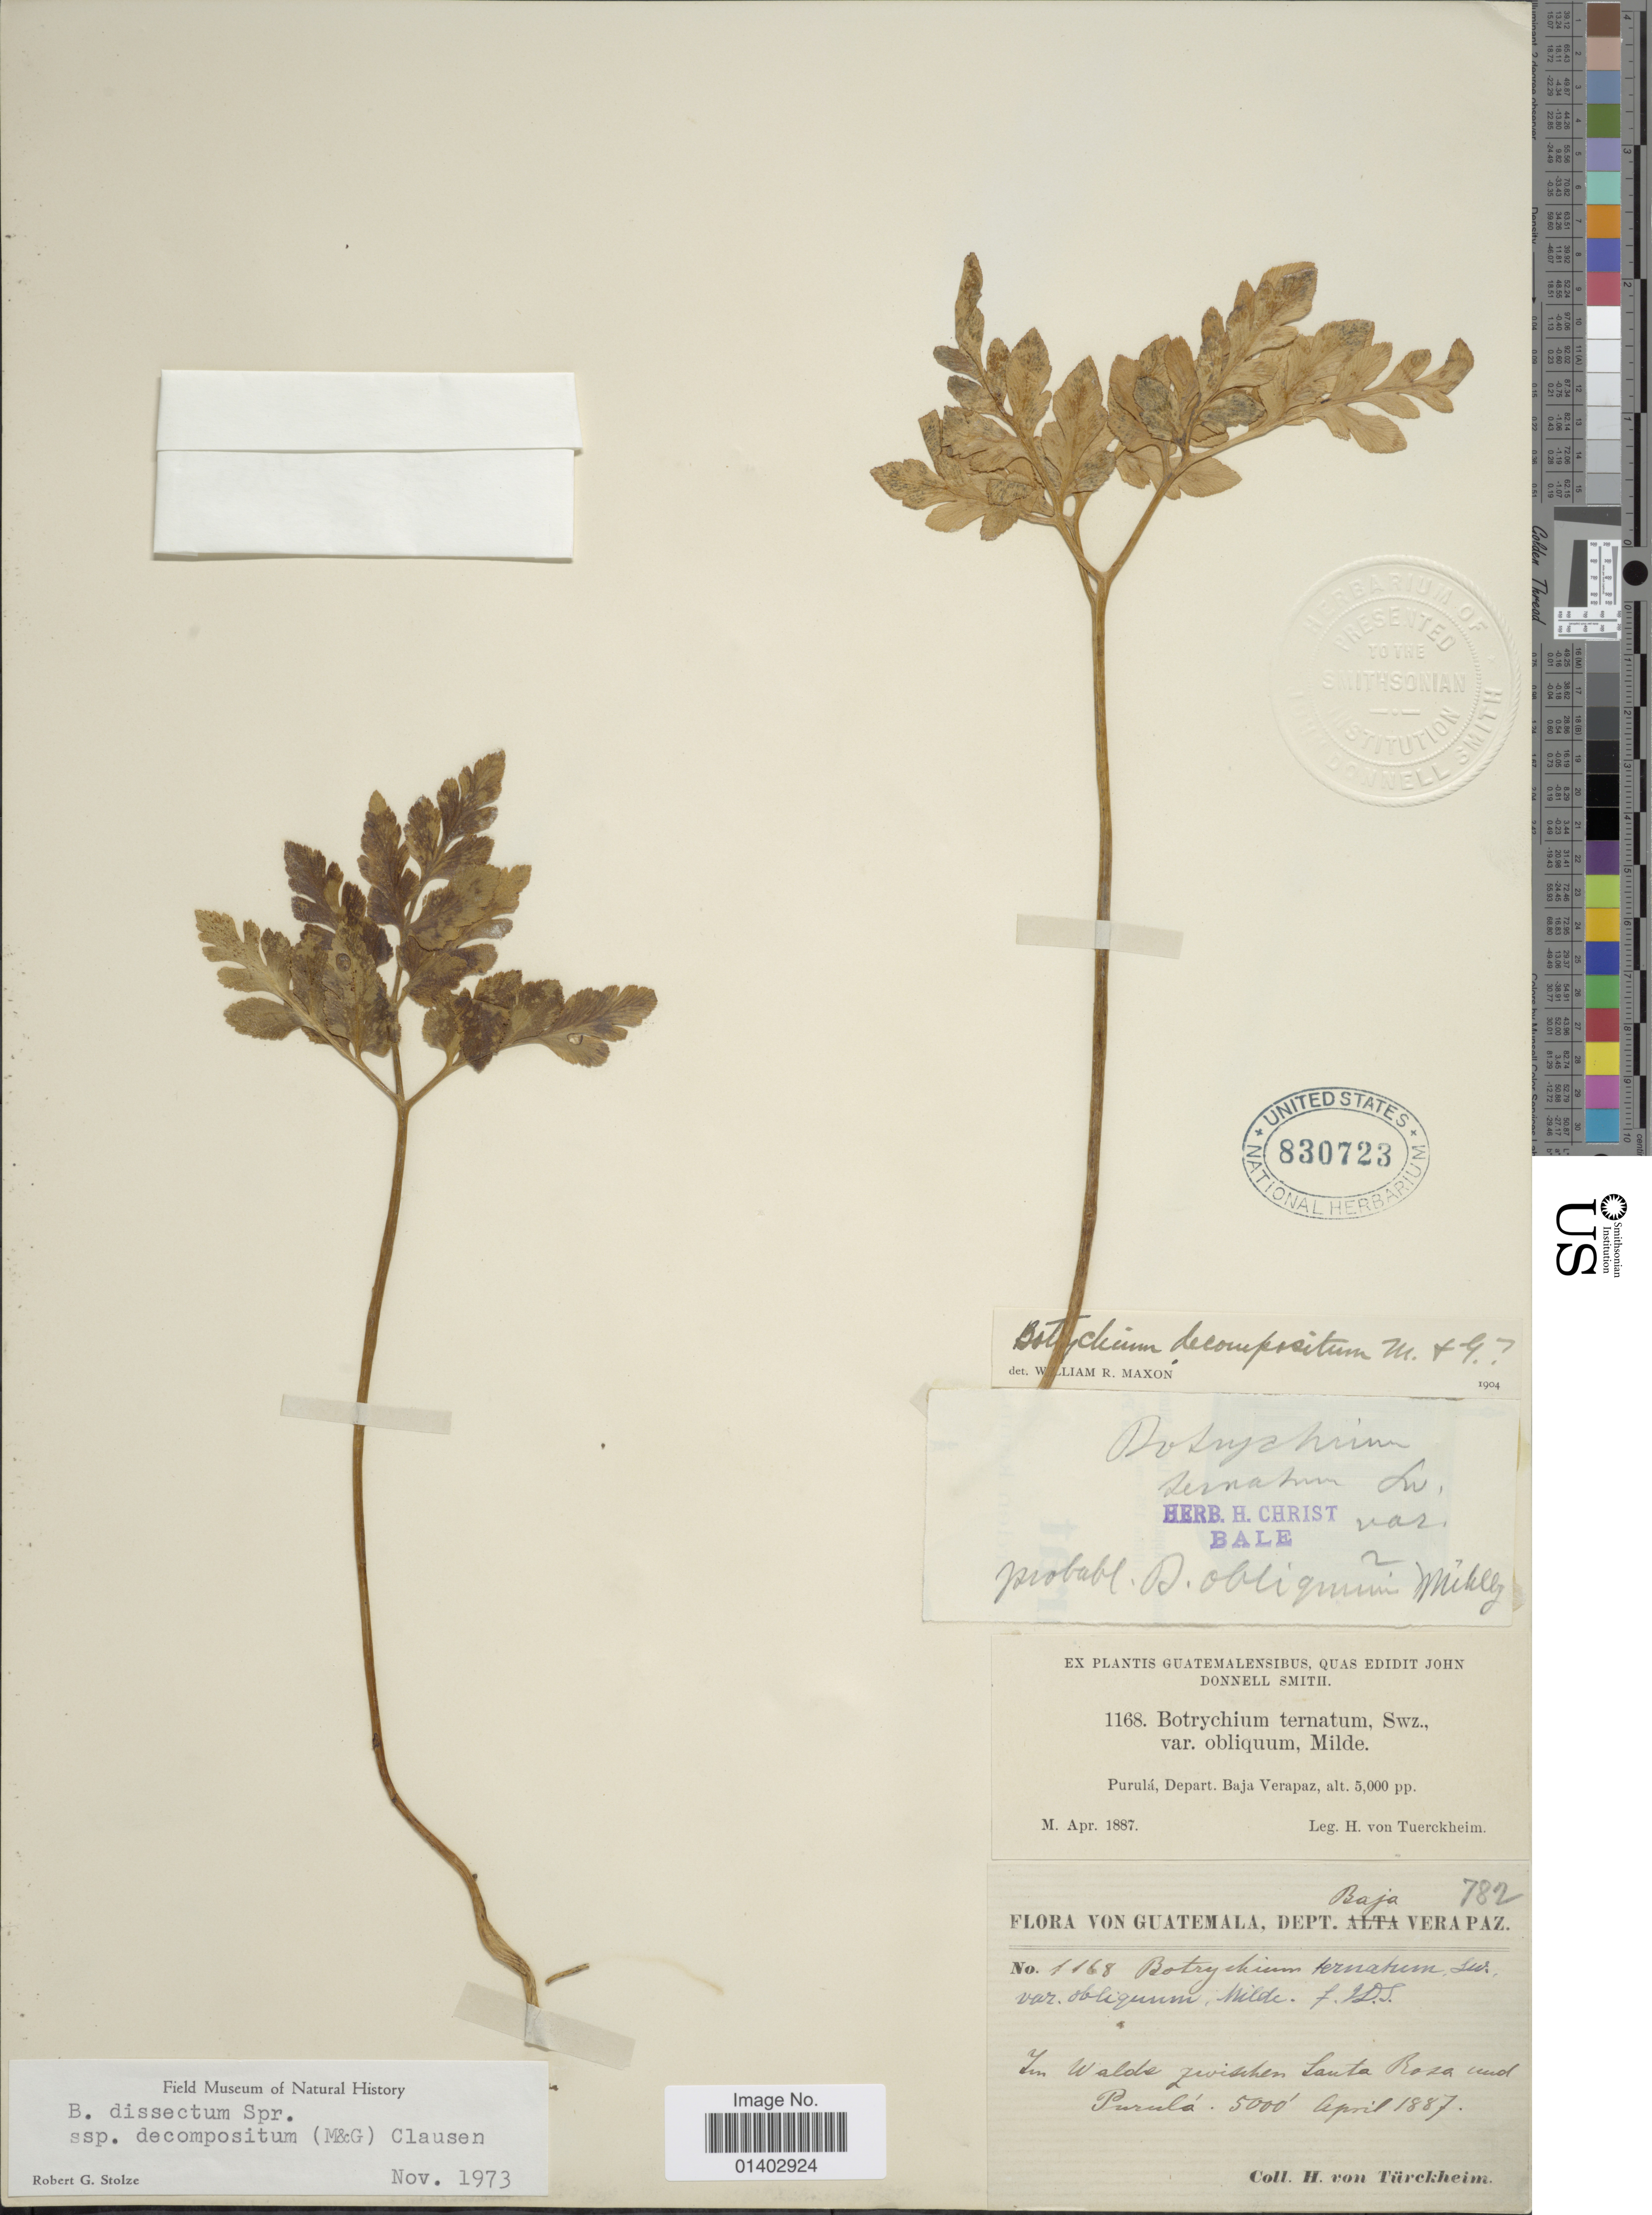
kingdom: Plantae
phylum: Tracheophyta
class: Polypodiopsida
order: Ophioglossales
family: Ophioglossaceae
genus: Botrychium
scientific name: Botrychium dissectum subsp. decompositum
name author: (M. Martens & Galeotti) R.T. Clausen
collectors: H. von Türckheim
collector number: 1168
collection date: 1887-04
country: Guatemala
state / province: Baja Verapaz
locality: Purulá, Depart Baja Verapaz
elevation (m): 1524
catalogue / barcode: US 830723